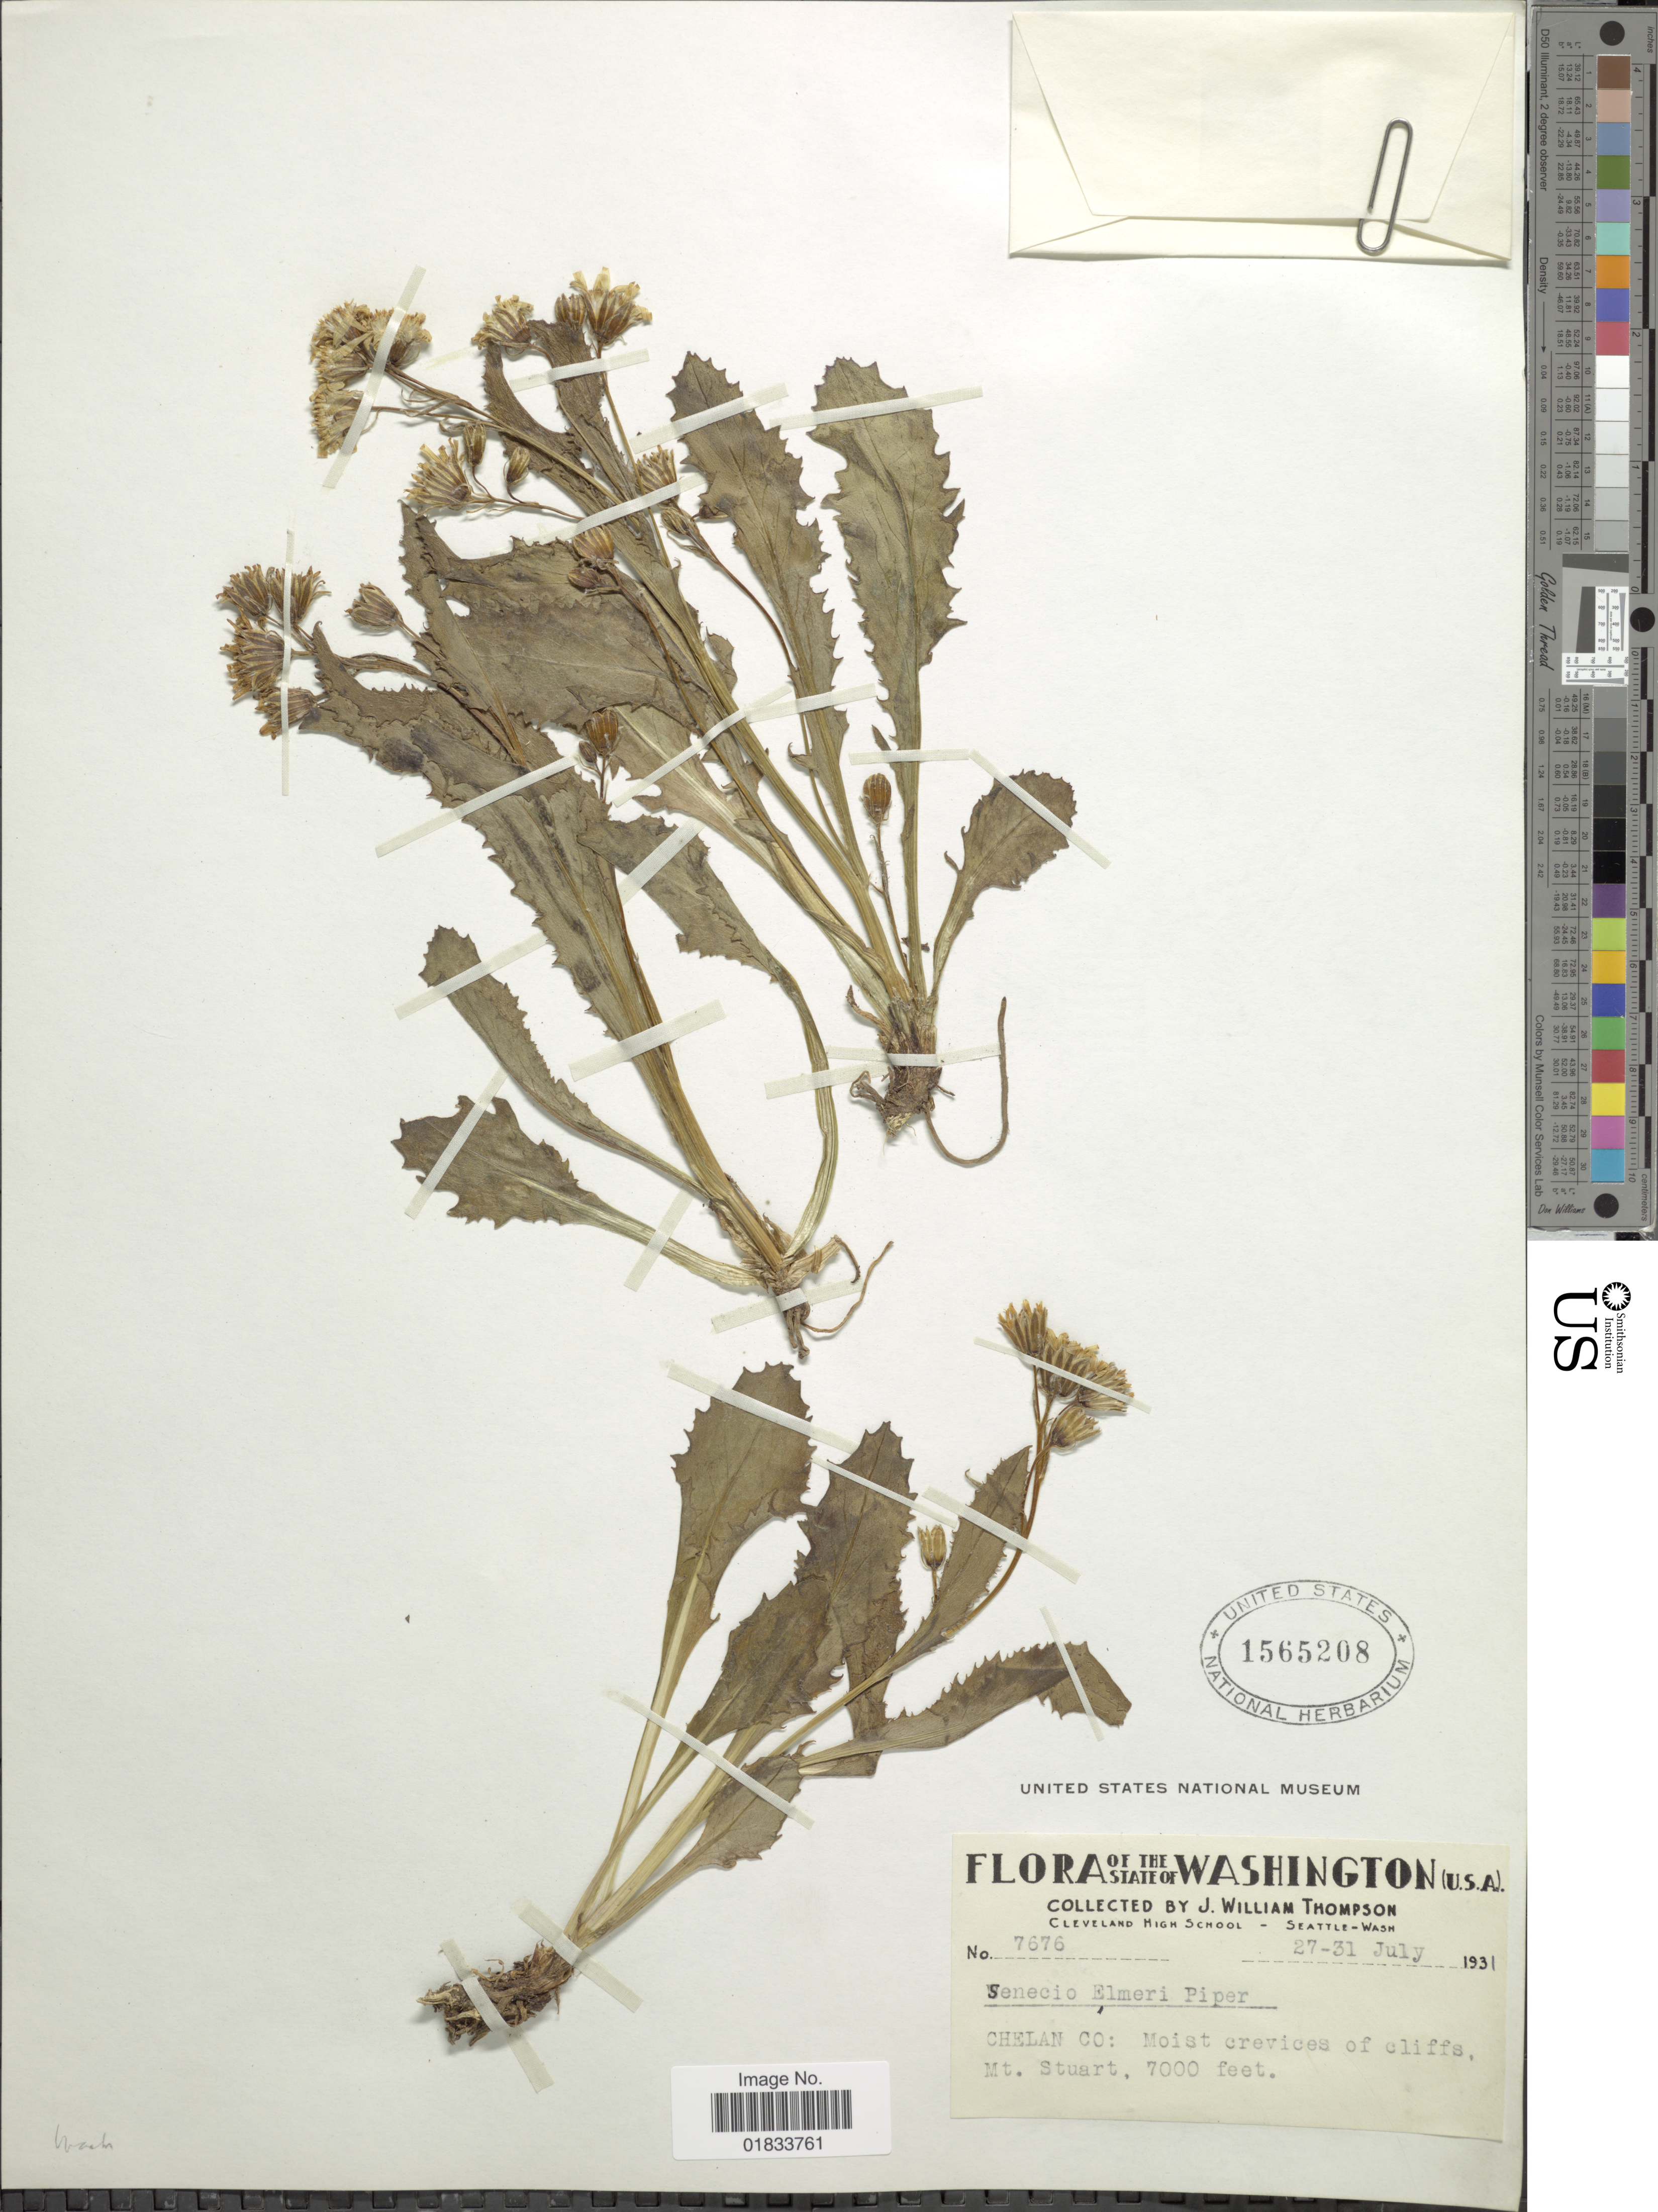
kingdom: Plantae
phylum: Tracheophyta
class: Magnoliopsida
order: Asterales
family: Asteraceae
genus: Senecio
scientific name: Senecio elmeri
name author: Piper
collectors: J. W. Thompson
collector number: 7676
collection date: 1931-07-27/1931-07-31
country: United States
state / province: Washington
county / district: Chelan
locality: Chelan Co: Moist crevices of cliffs Mt. Stuart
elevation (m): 2134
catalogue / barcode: US 1565208